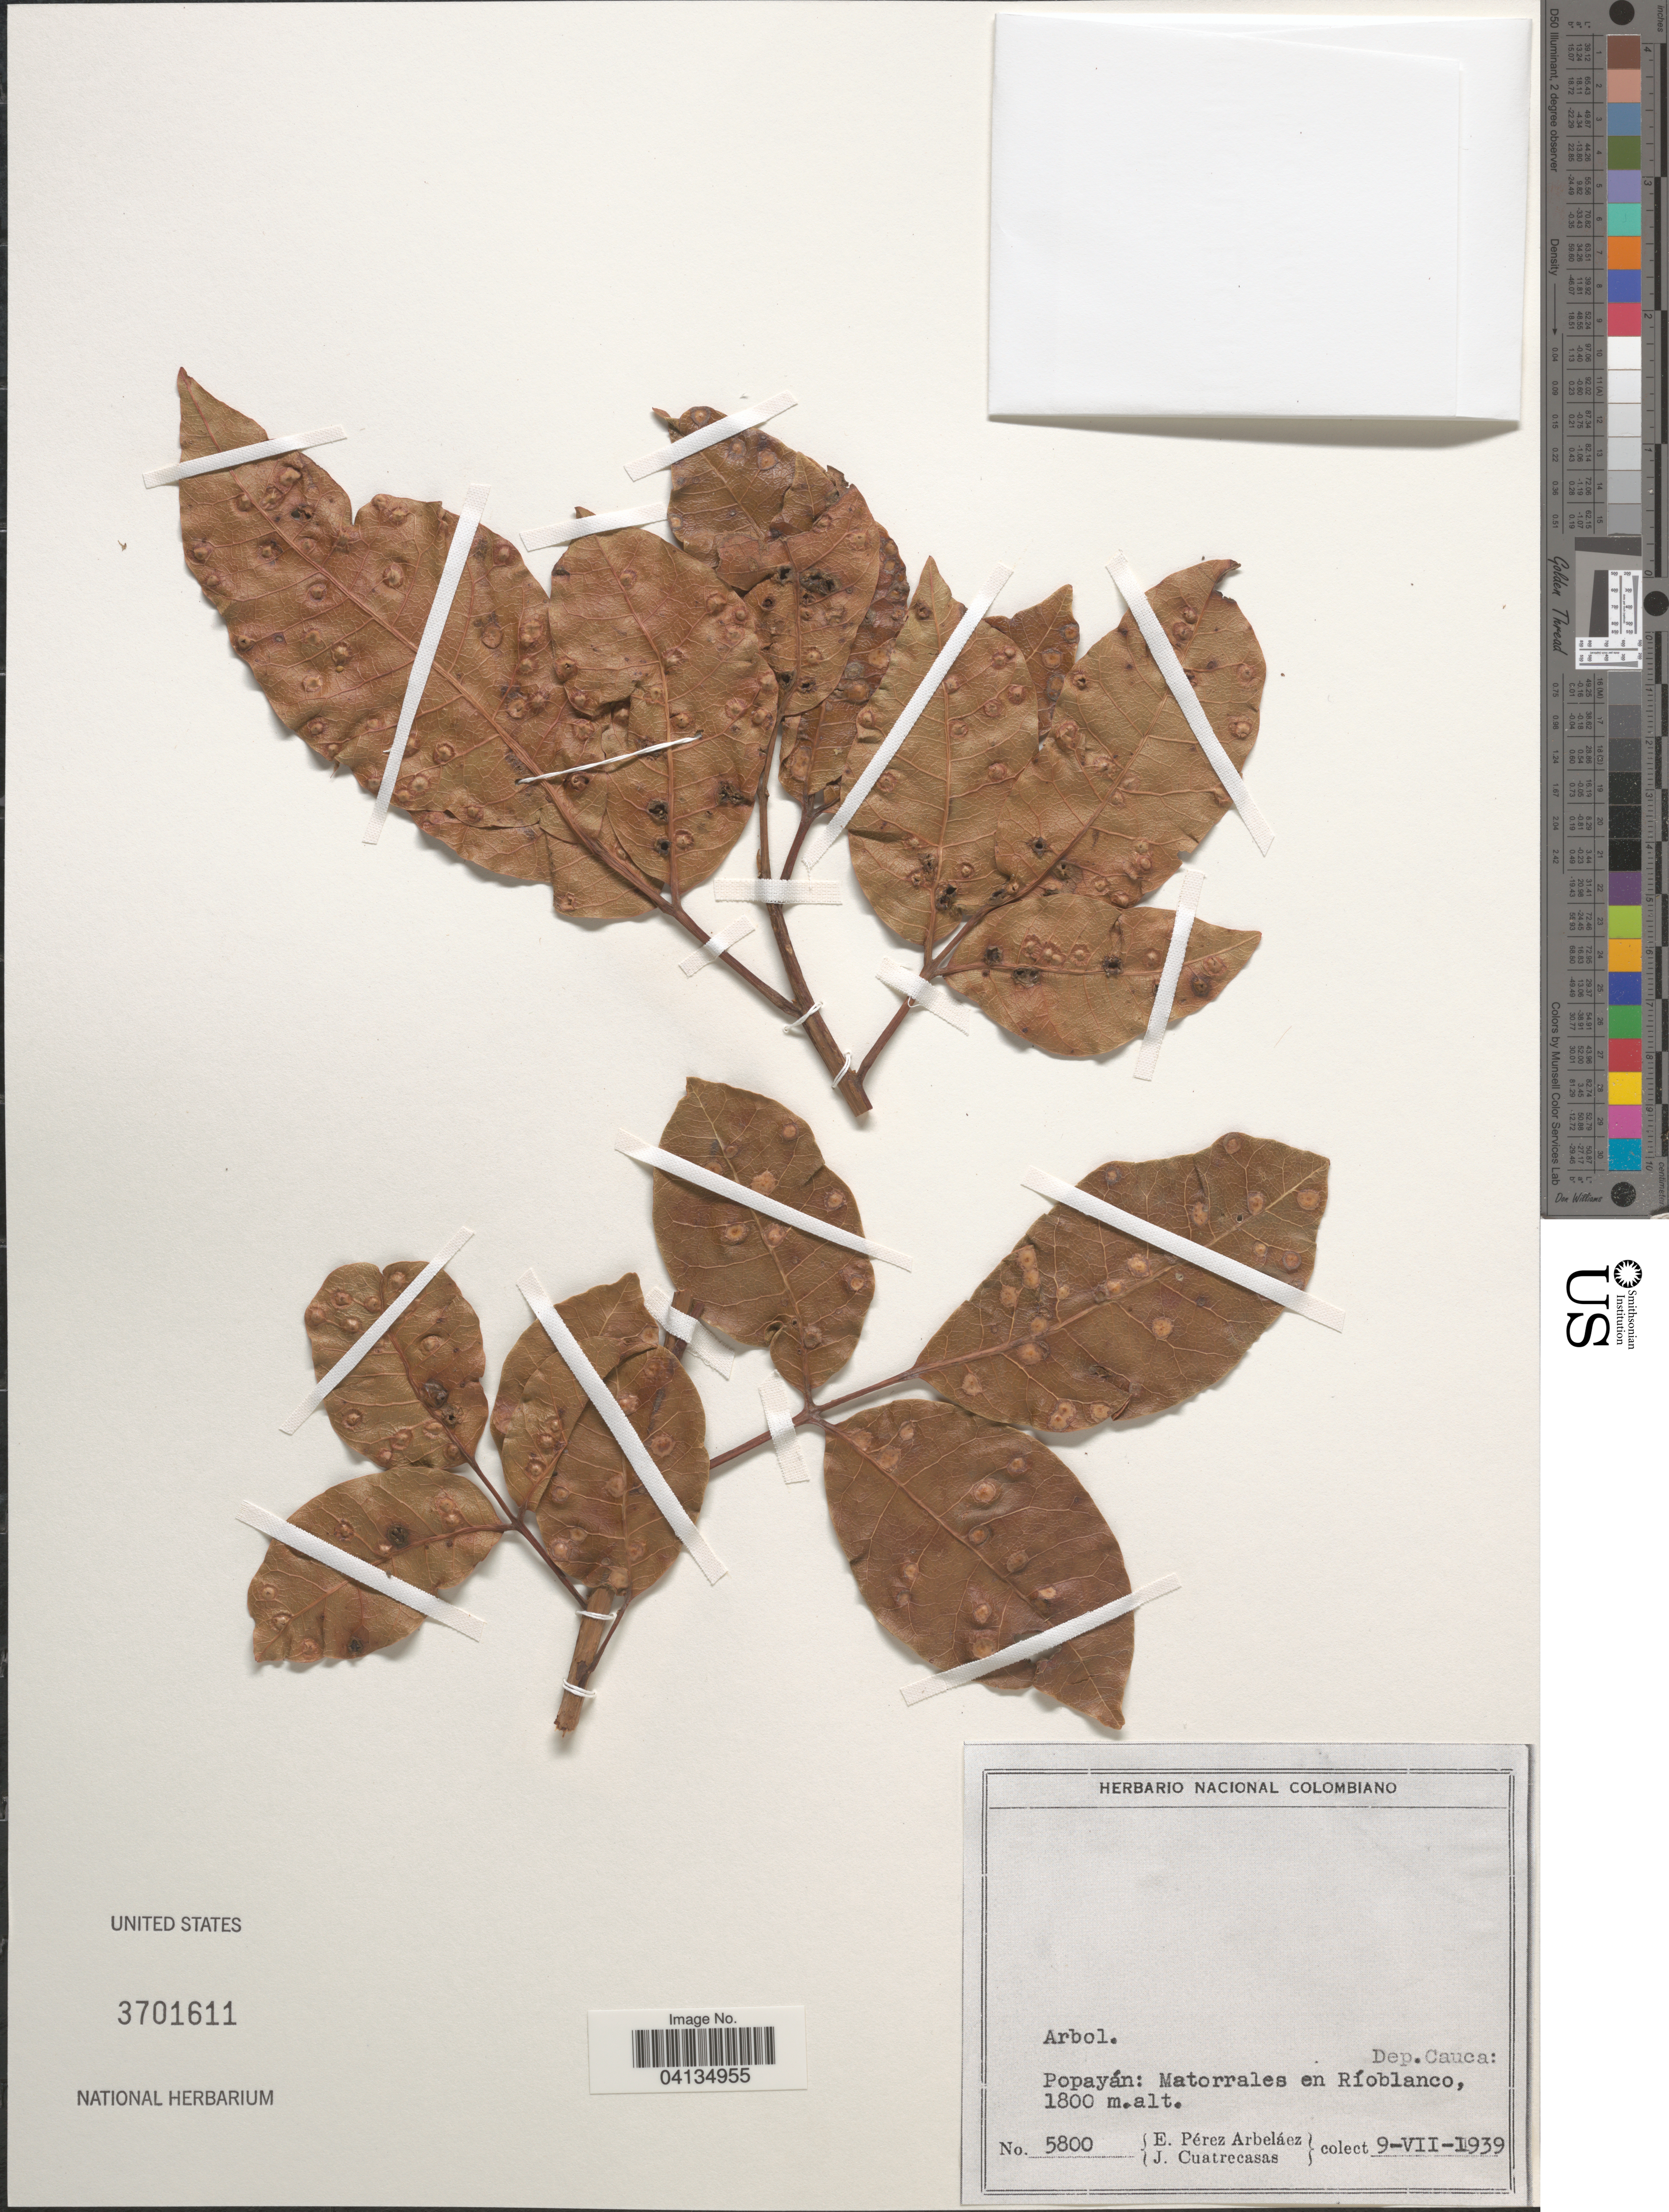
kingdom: Plantae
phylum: Tracheophyta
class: Magnoliopsida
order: Sapindales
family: Anacardiaceae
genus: Mauria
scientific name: Mauria biringo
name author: Tul.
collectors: E. Pérez Arbeláez & J. Cuatrecasas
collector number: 5800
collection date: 1939-07-09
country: Colombia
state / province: Cauca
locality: Dep. Cauca: Popayán: Matorrales en Ríoblanco.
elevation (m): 1800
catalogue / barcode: US 3701611